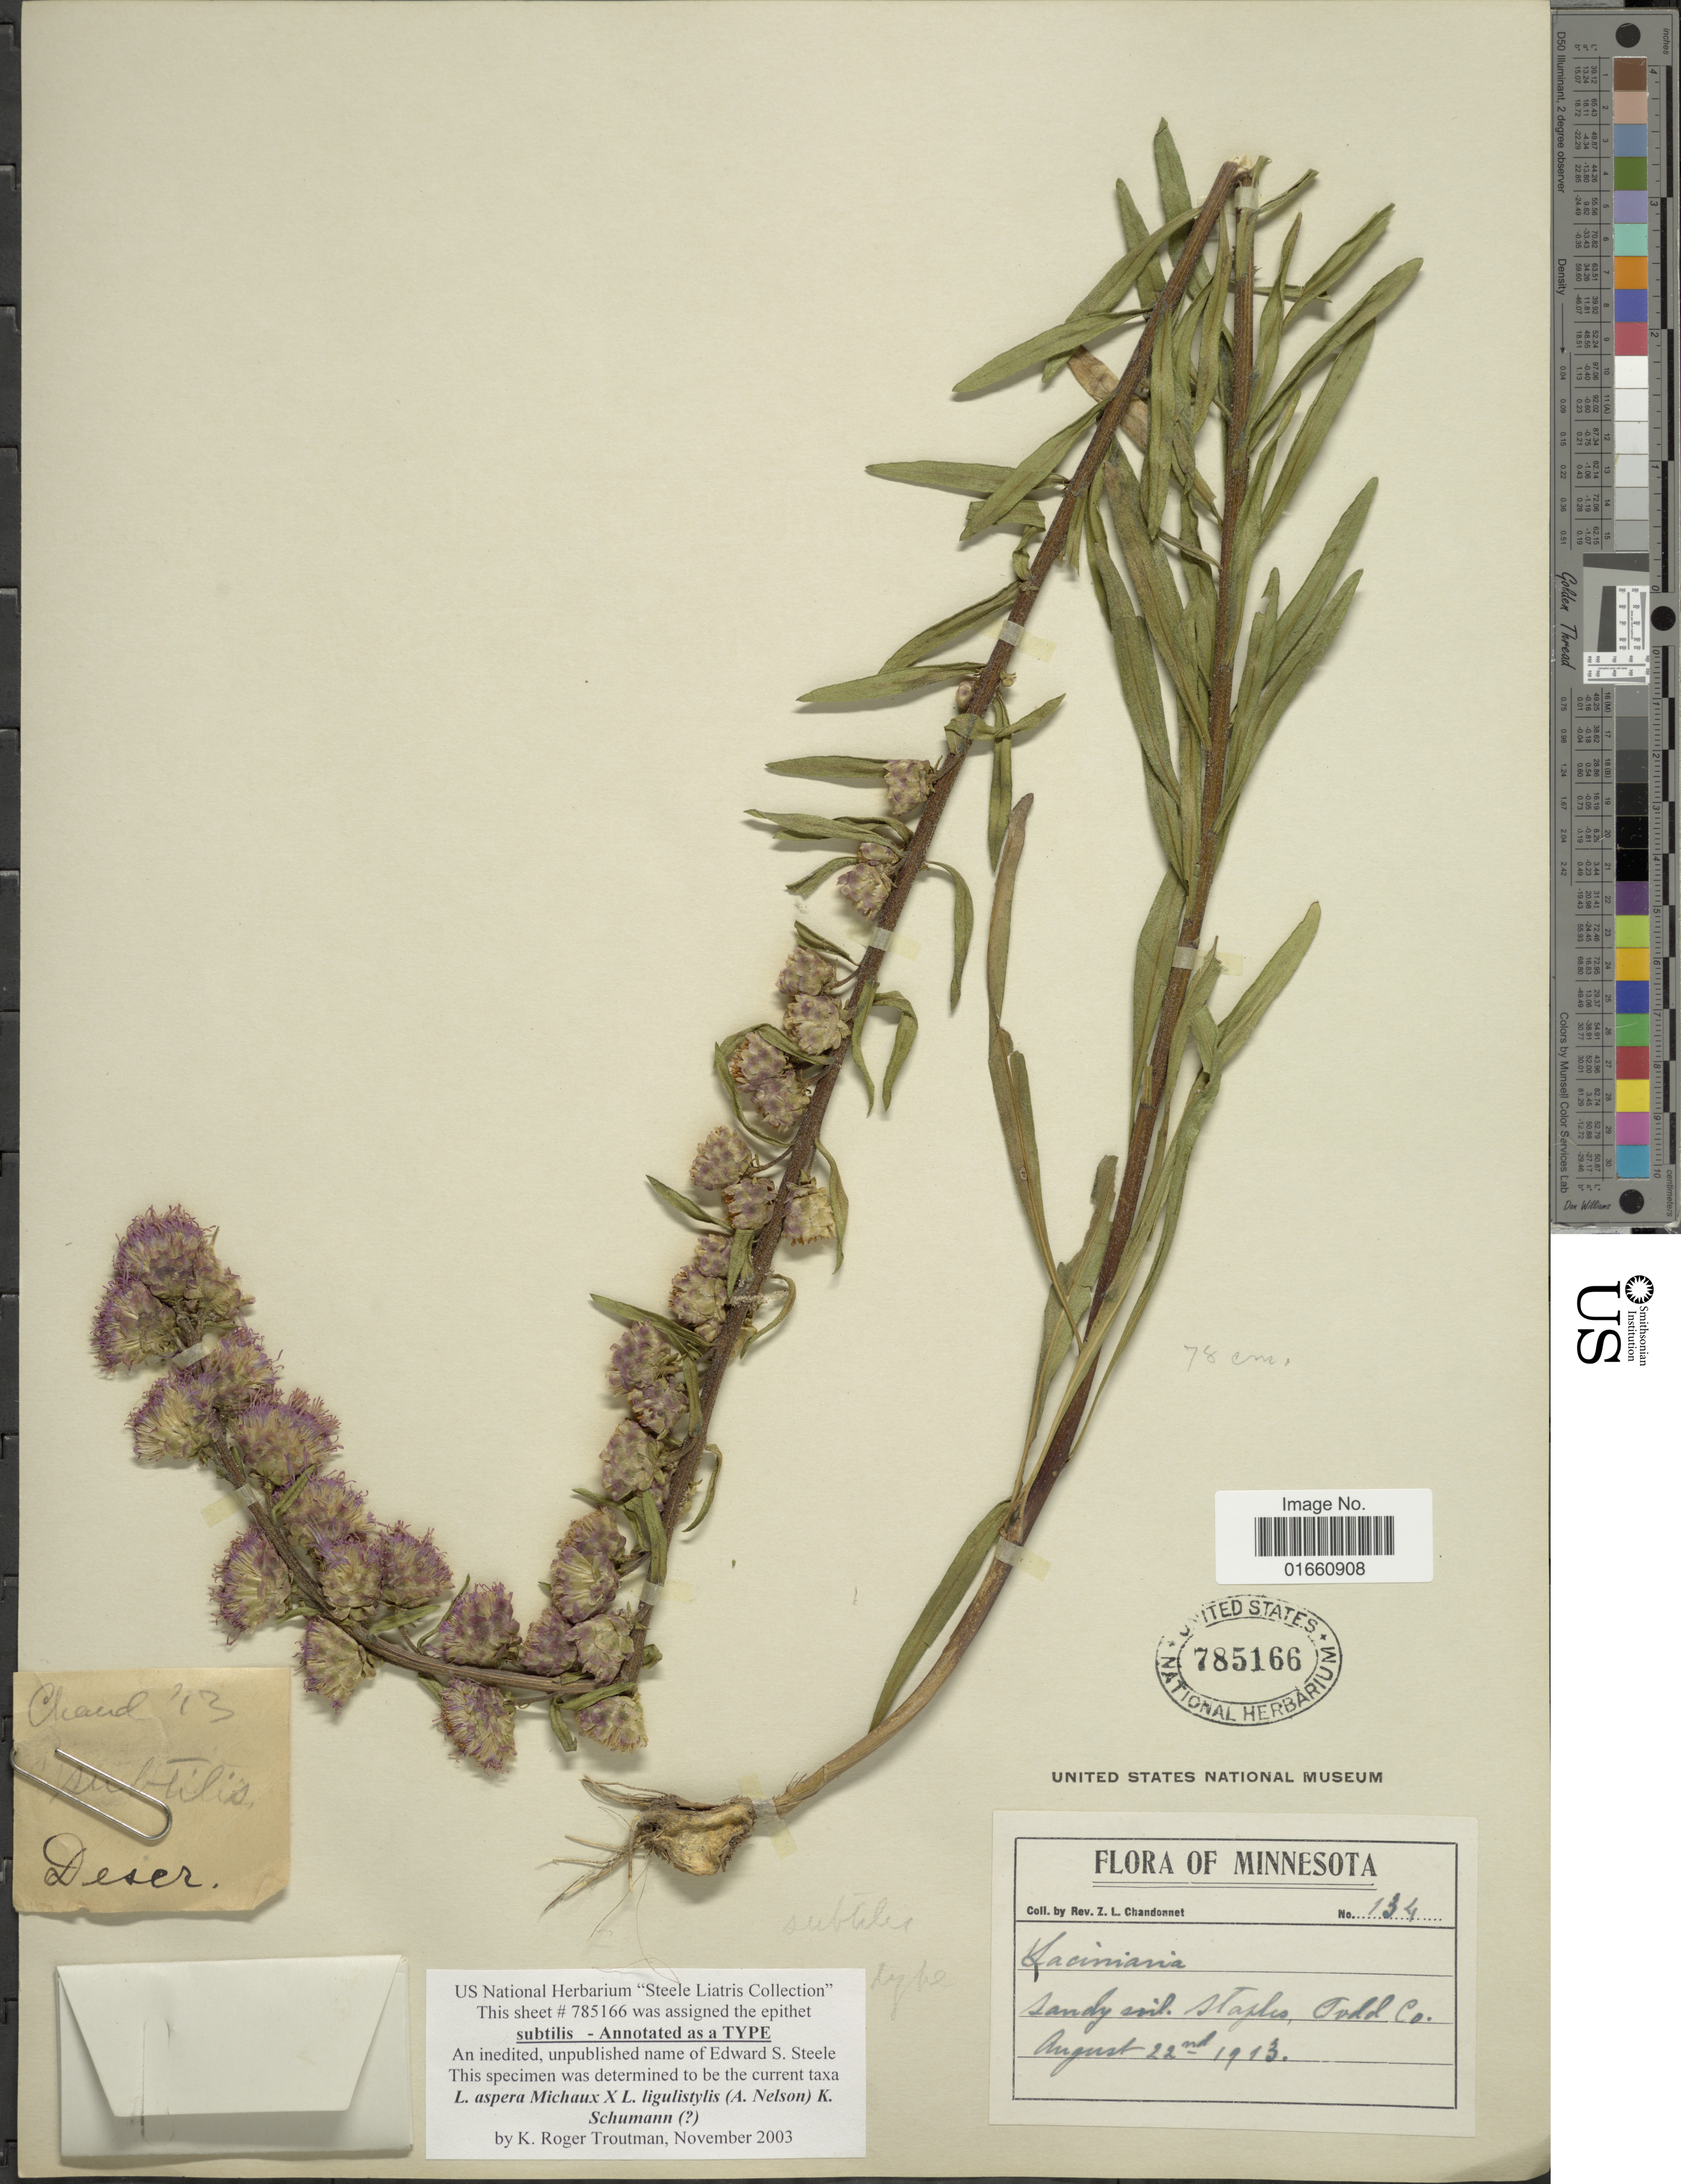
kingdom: Plantae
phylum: Tracheophyta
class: Magnoliopsida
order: Asterales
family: Asteraceae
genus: Liatris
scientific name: Liatris aspera x L. ligulistylus (A. Nelson) K. Schum.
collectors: Z. Chandonnet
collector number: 134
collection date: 1913-08-22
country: United States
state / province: Minnesota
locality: Staples, Todd Co.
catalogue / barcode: US 785166